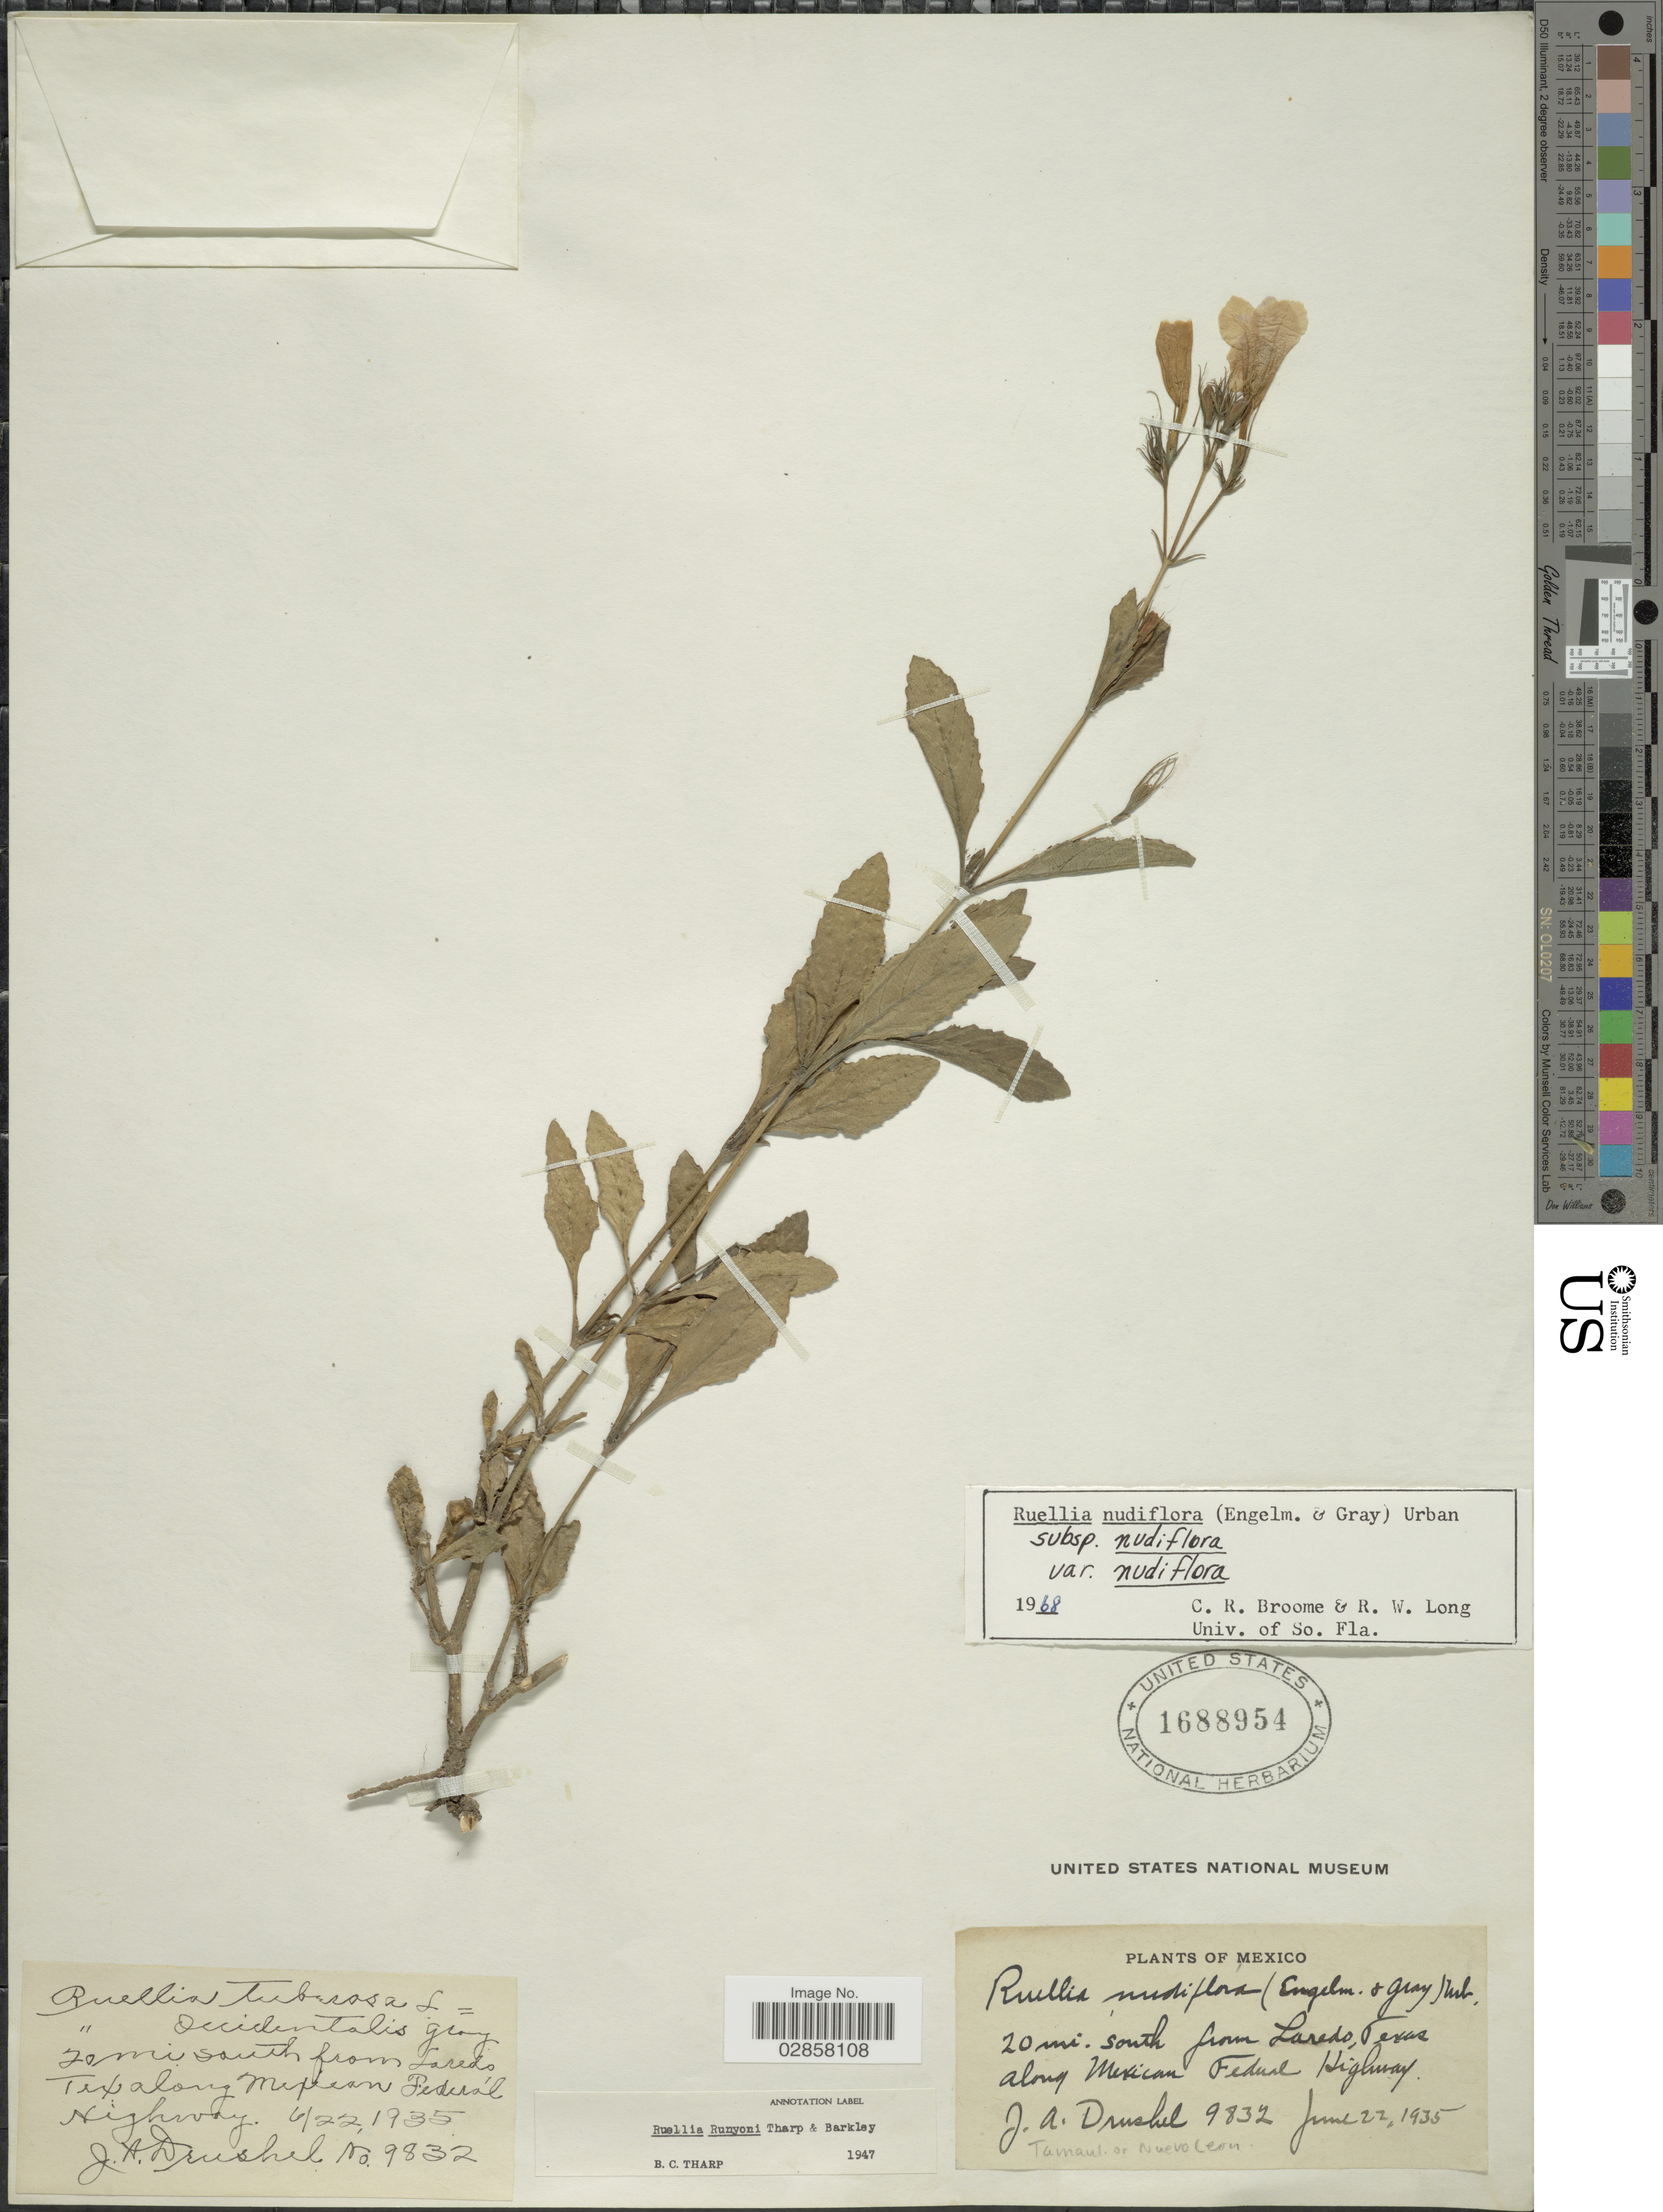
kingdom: Plantae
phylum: Tracheophyta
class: Magnoliopsida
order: Lamiales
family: Acanthaceae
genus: Ruellia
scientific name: Ruellia runyonii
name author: Tharp & F.A. Barkley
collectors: J. A. Drushel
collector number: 9832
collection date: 1935-06-22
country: Mexico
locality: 20 mi. south from Laredo, Texas along Mexican Federal Highway. Tamaul. or Nuevo Leon.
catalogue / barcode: US 1688954